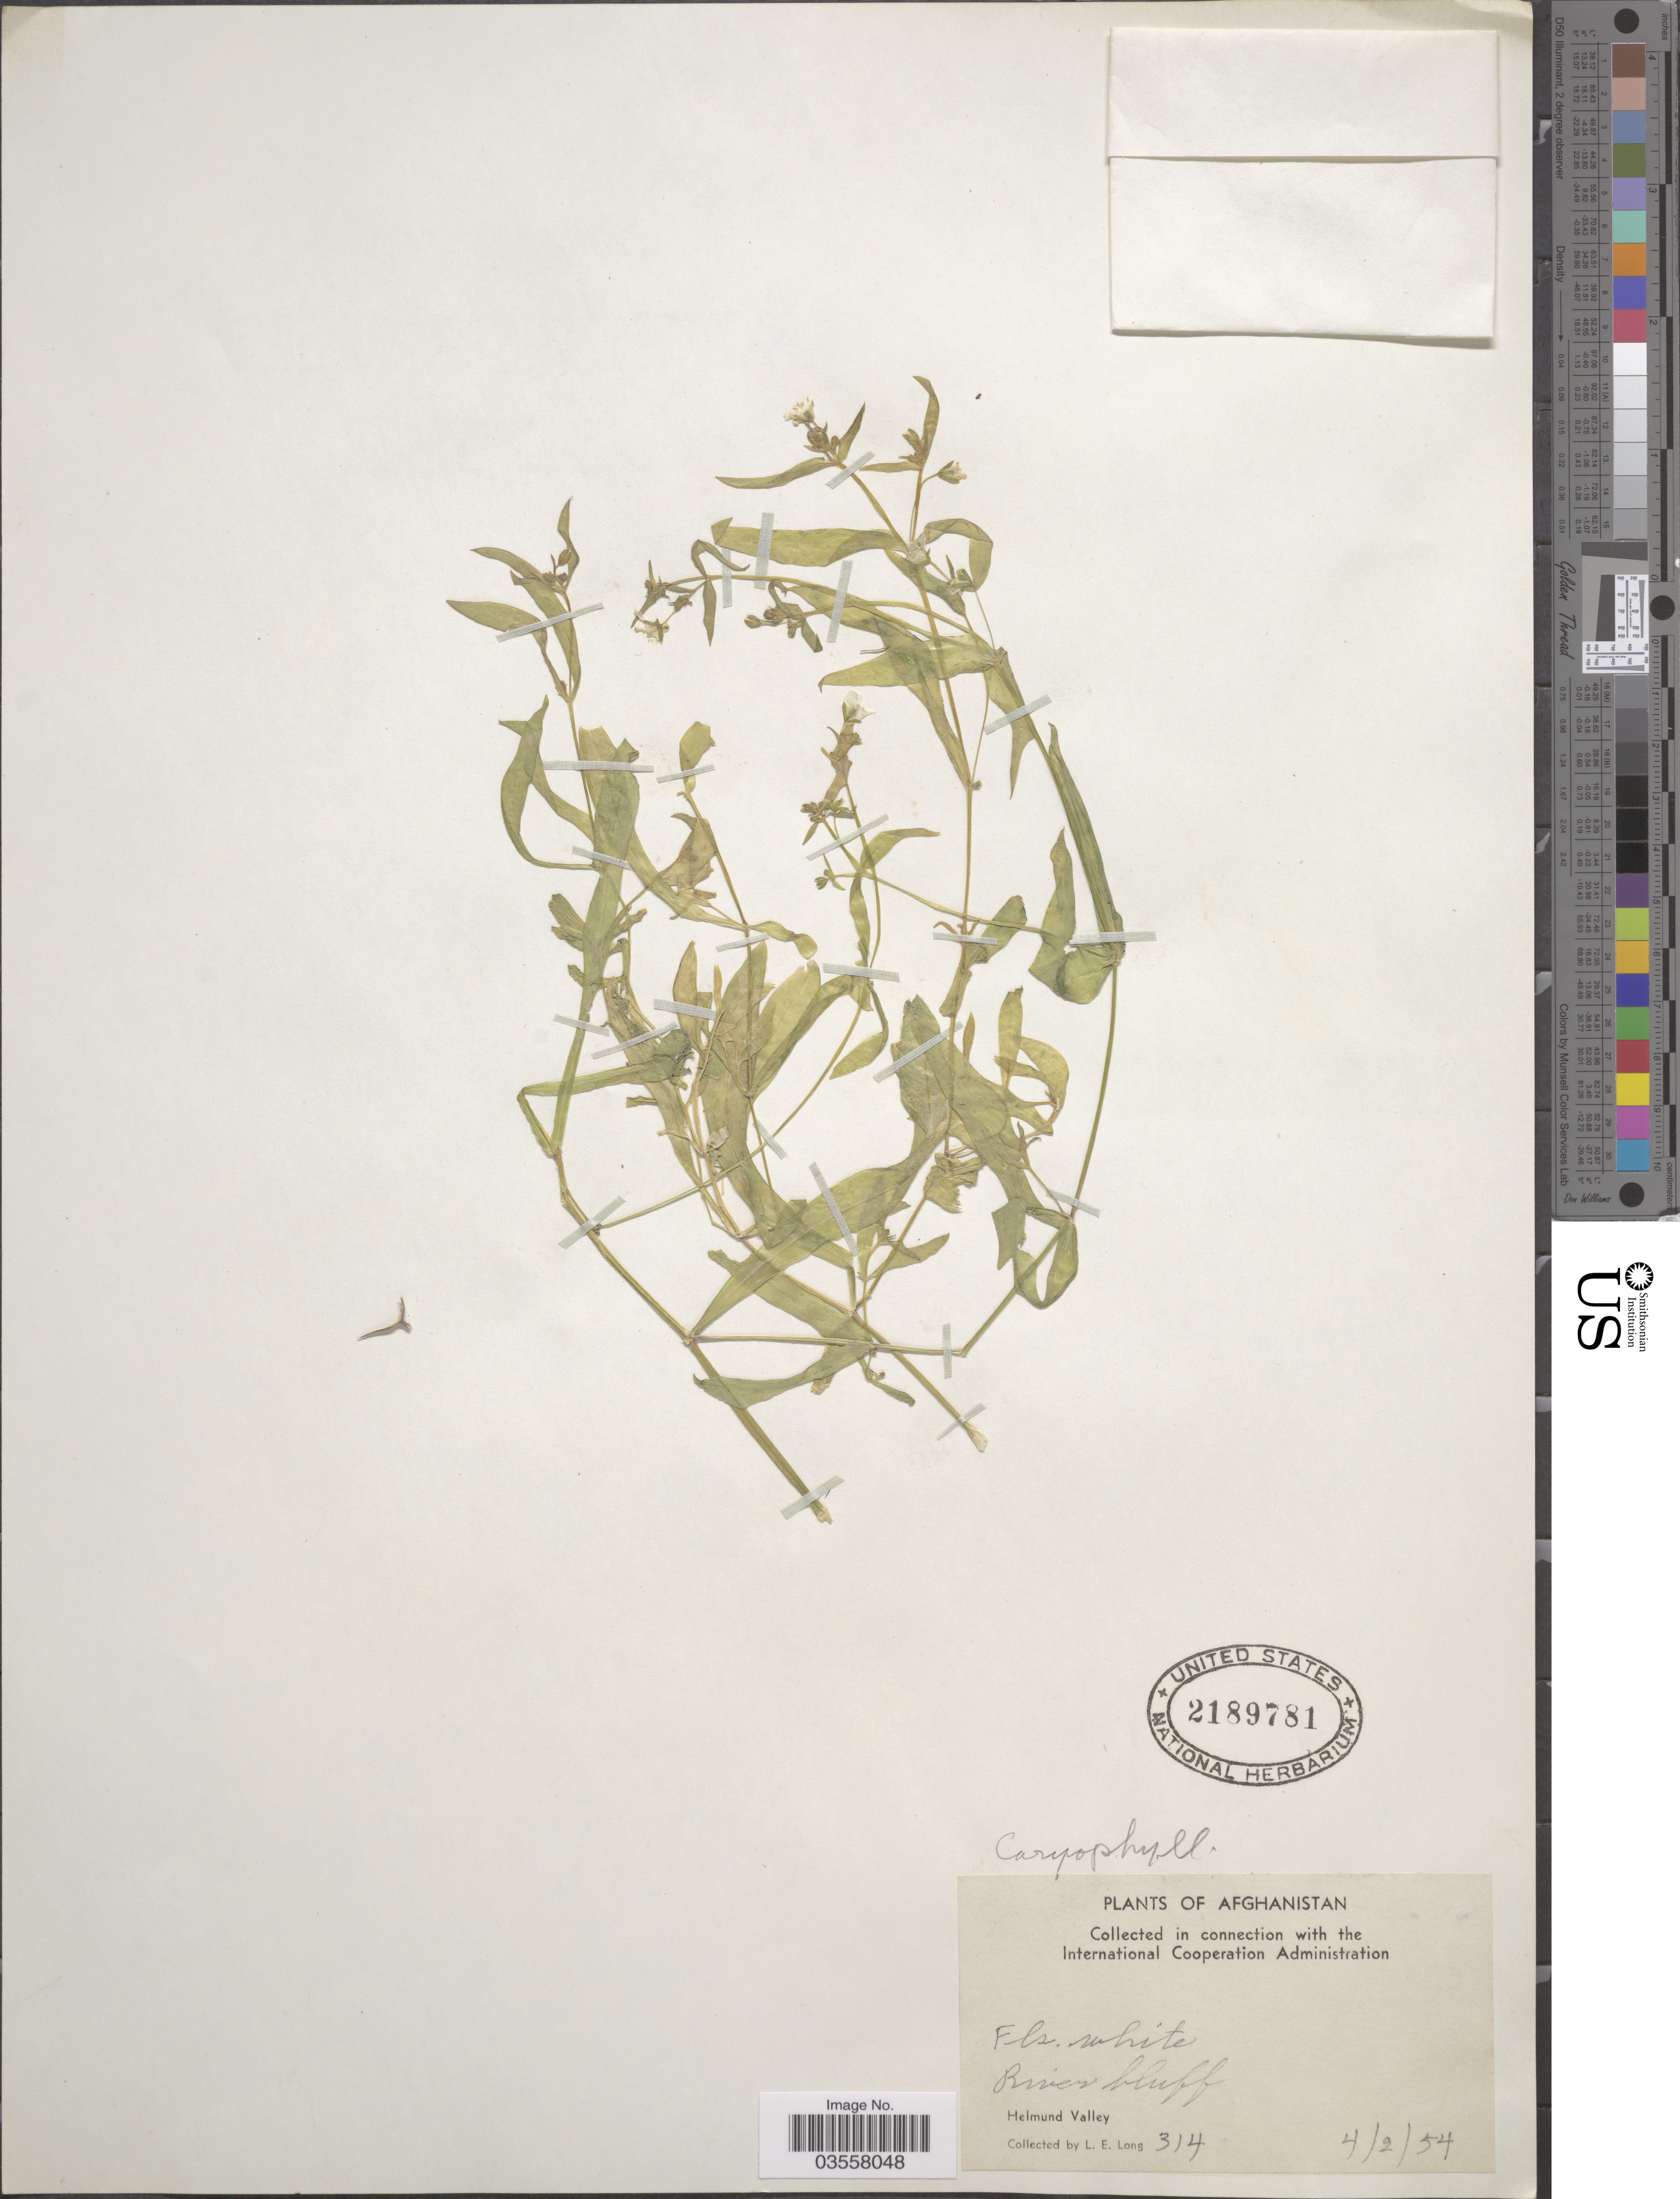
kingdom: Plantae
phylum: Tracheophyta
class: Magnoliopsida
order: Caryophyllales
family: Caryophyllaceae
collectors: L. E. Long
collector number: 314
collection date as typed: Transcribed d/m/y: 4/2/54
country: Afghanistan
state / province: Helmand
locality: River bluff. Helmund Valley.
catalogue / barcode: US 2189781